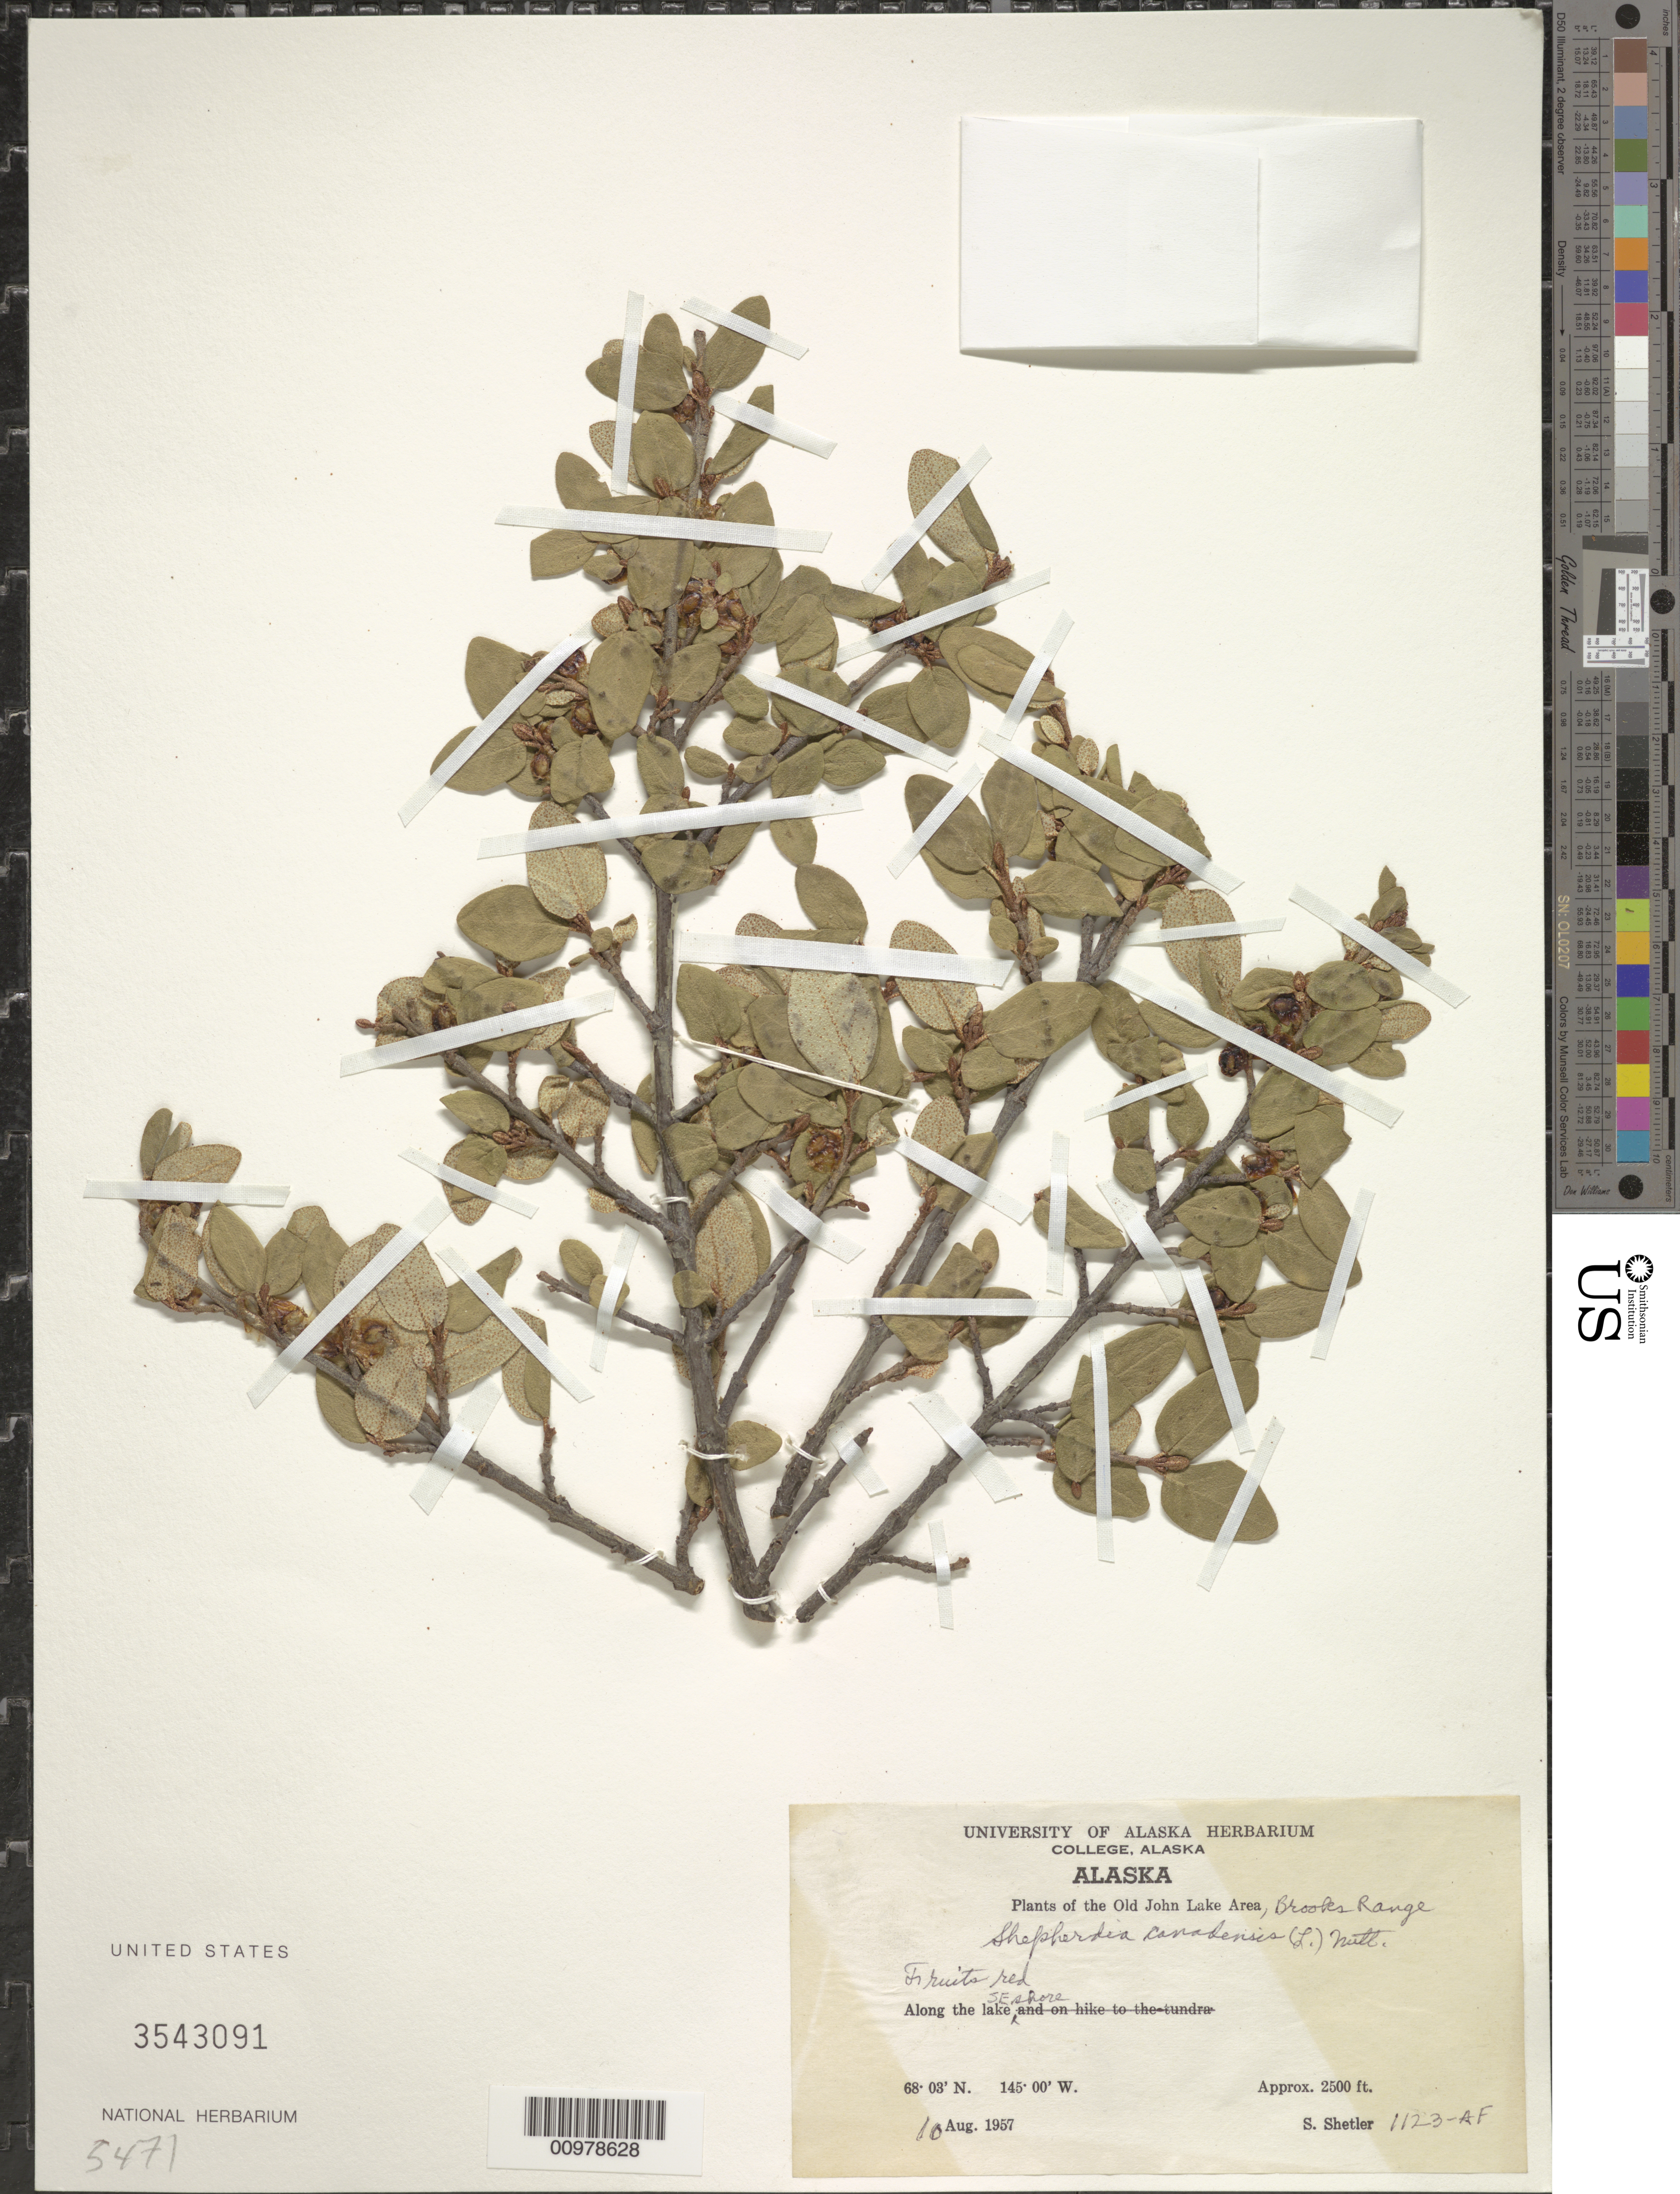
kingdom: Plantae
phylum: Tracheophyta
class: Magnoliopsida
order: Rosales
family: Elaeagnaceae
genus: Shepherdia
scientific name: Shepherdia canadensis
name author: (L.) Nutt.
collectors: S. Shetler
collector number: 1123-AF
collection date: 1957-08-10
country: United States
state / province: Alaska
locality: Along the lake SE shore.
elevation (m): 762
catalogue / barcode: US 3543091